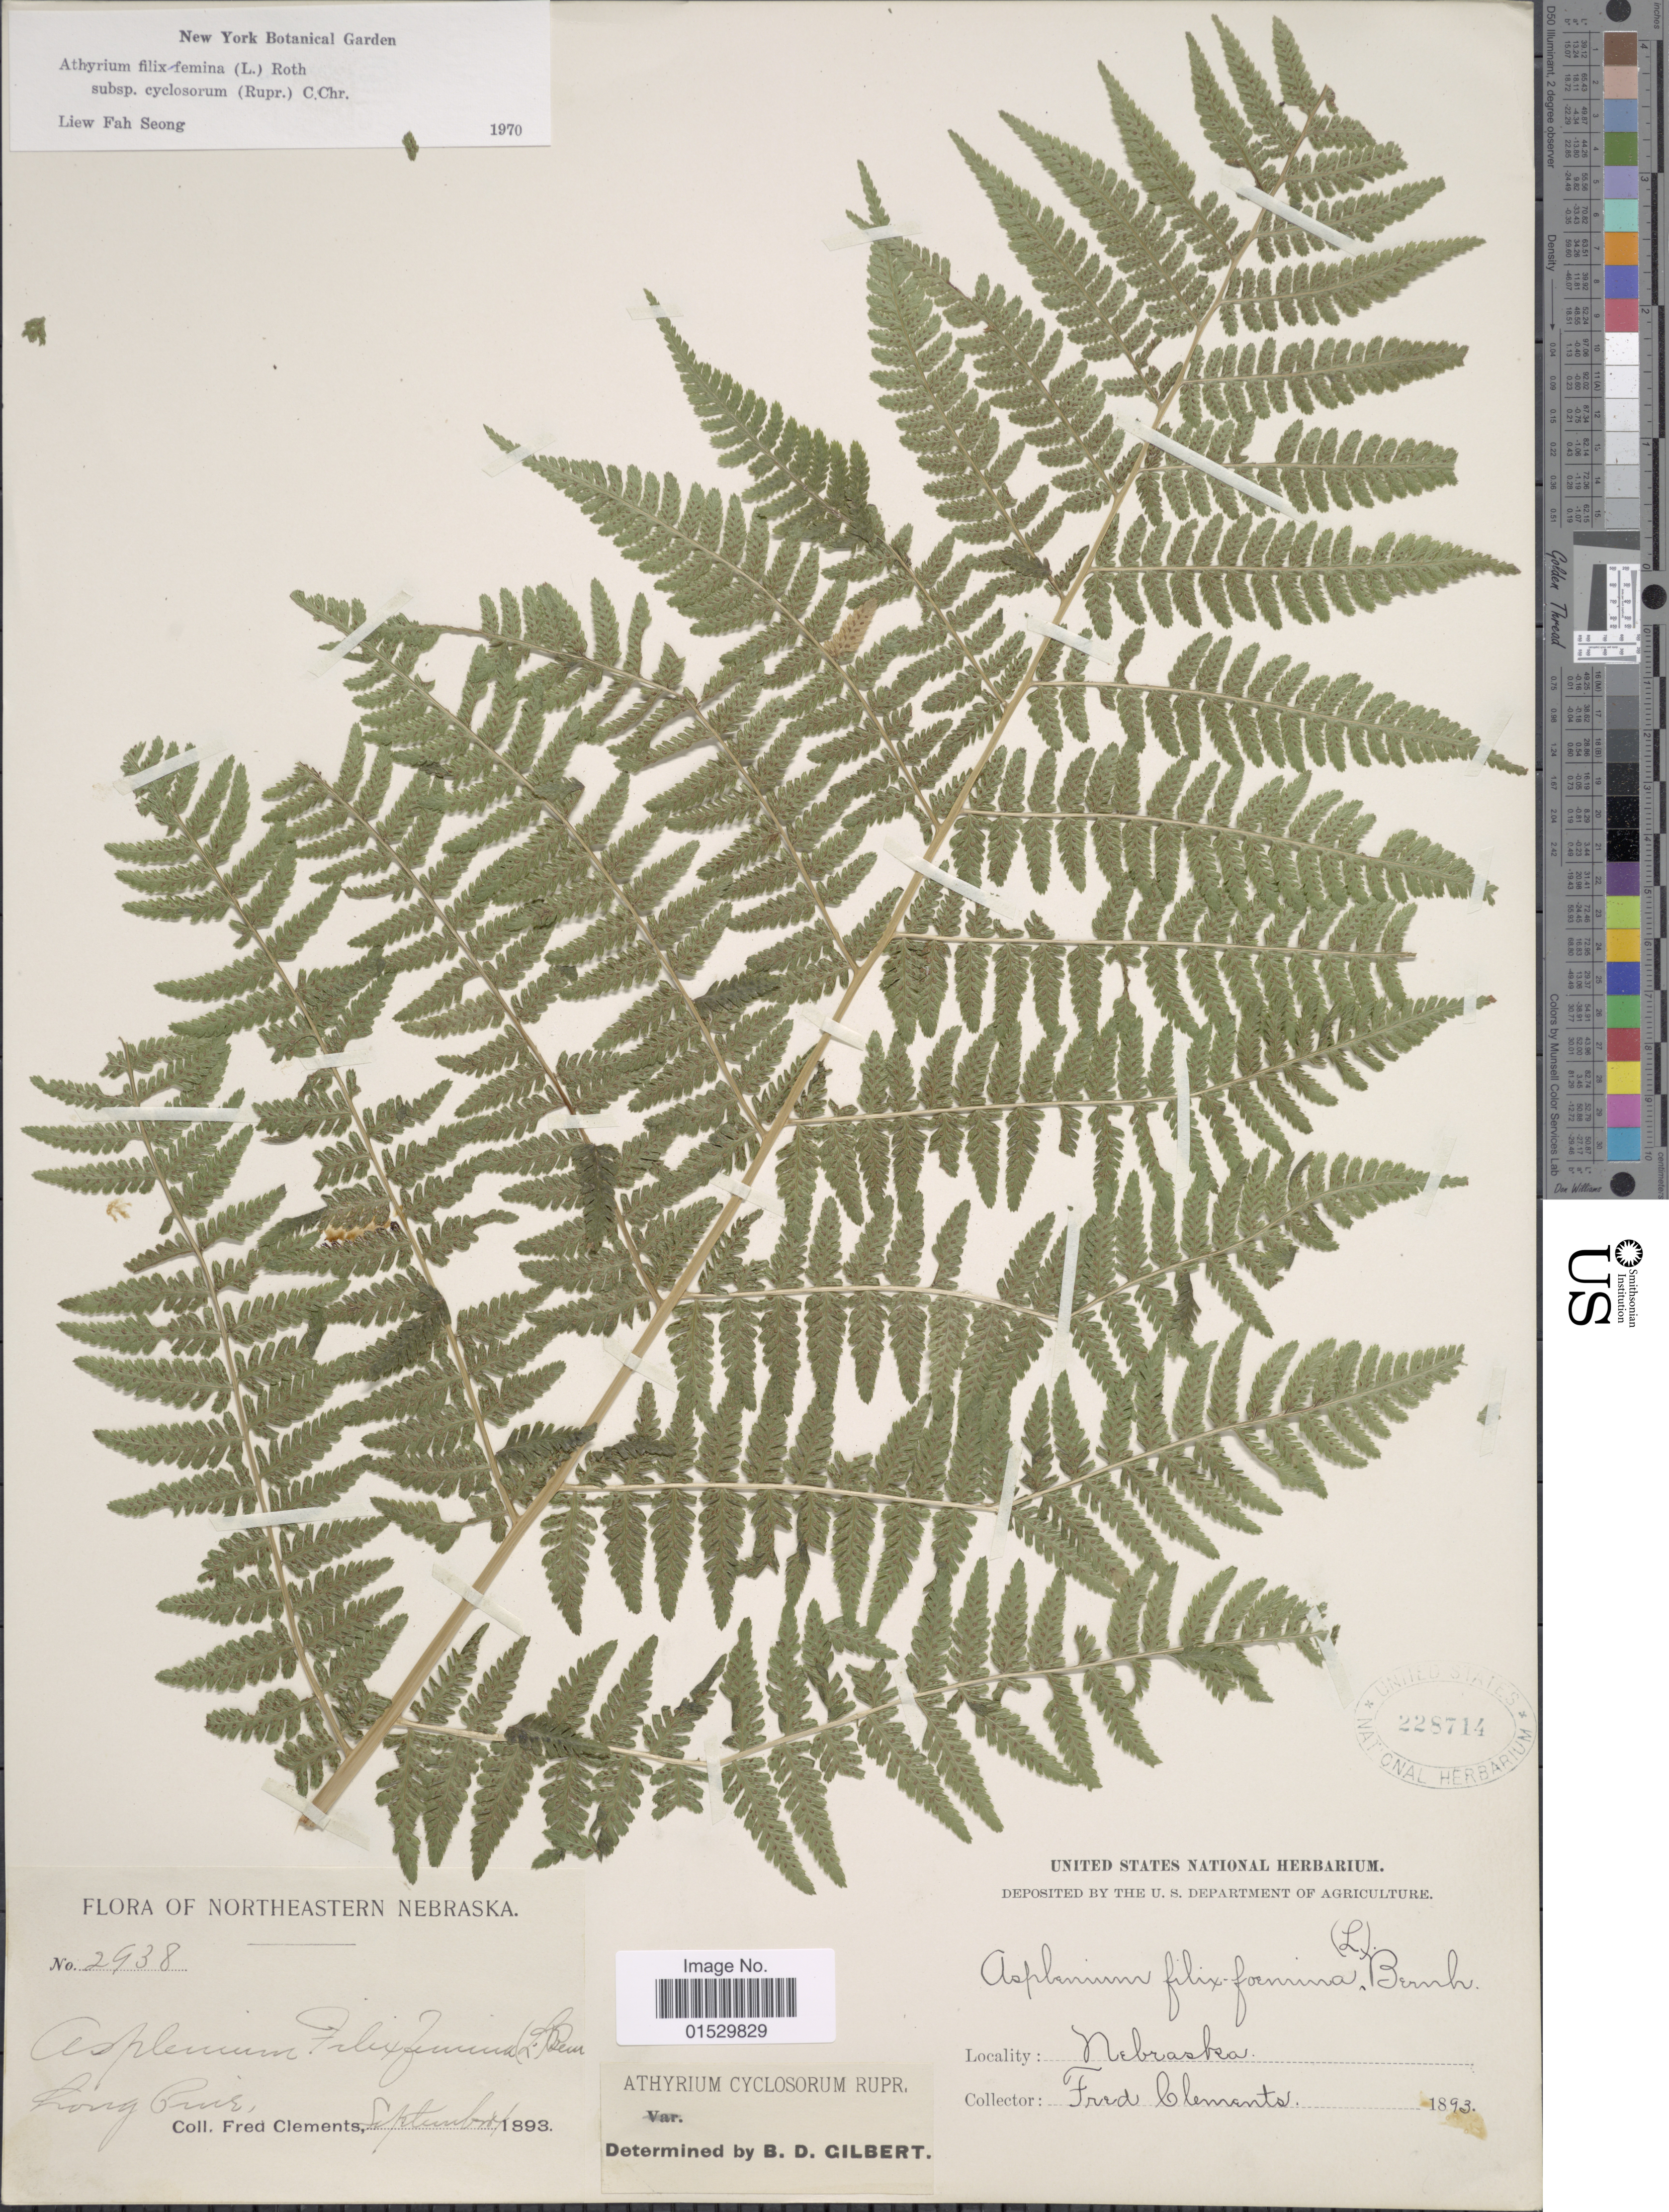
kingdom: Plantae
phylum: Tracheophyta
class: Polypodiopsida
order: Polypodiales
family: Athyriaceae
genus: Athyrium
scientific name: Athyrium filix-femina subsp. cyclosorum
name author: (Rupr.) C. Chr.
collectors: F. E. Clements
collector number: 2938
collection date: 1893-09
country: United States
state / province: Nebraska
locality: Northeastern Nebraska, Long Pine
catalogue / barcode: US 228714